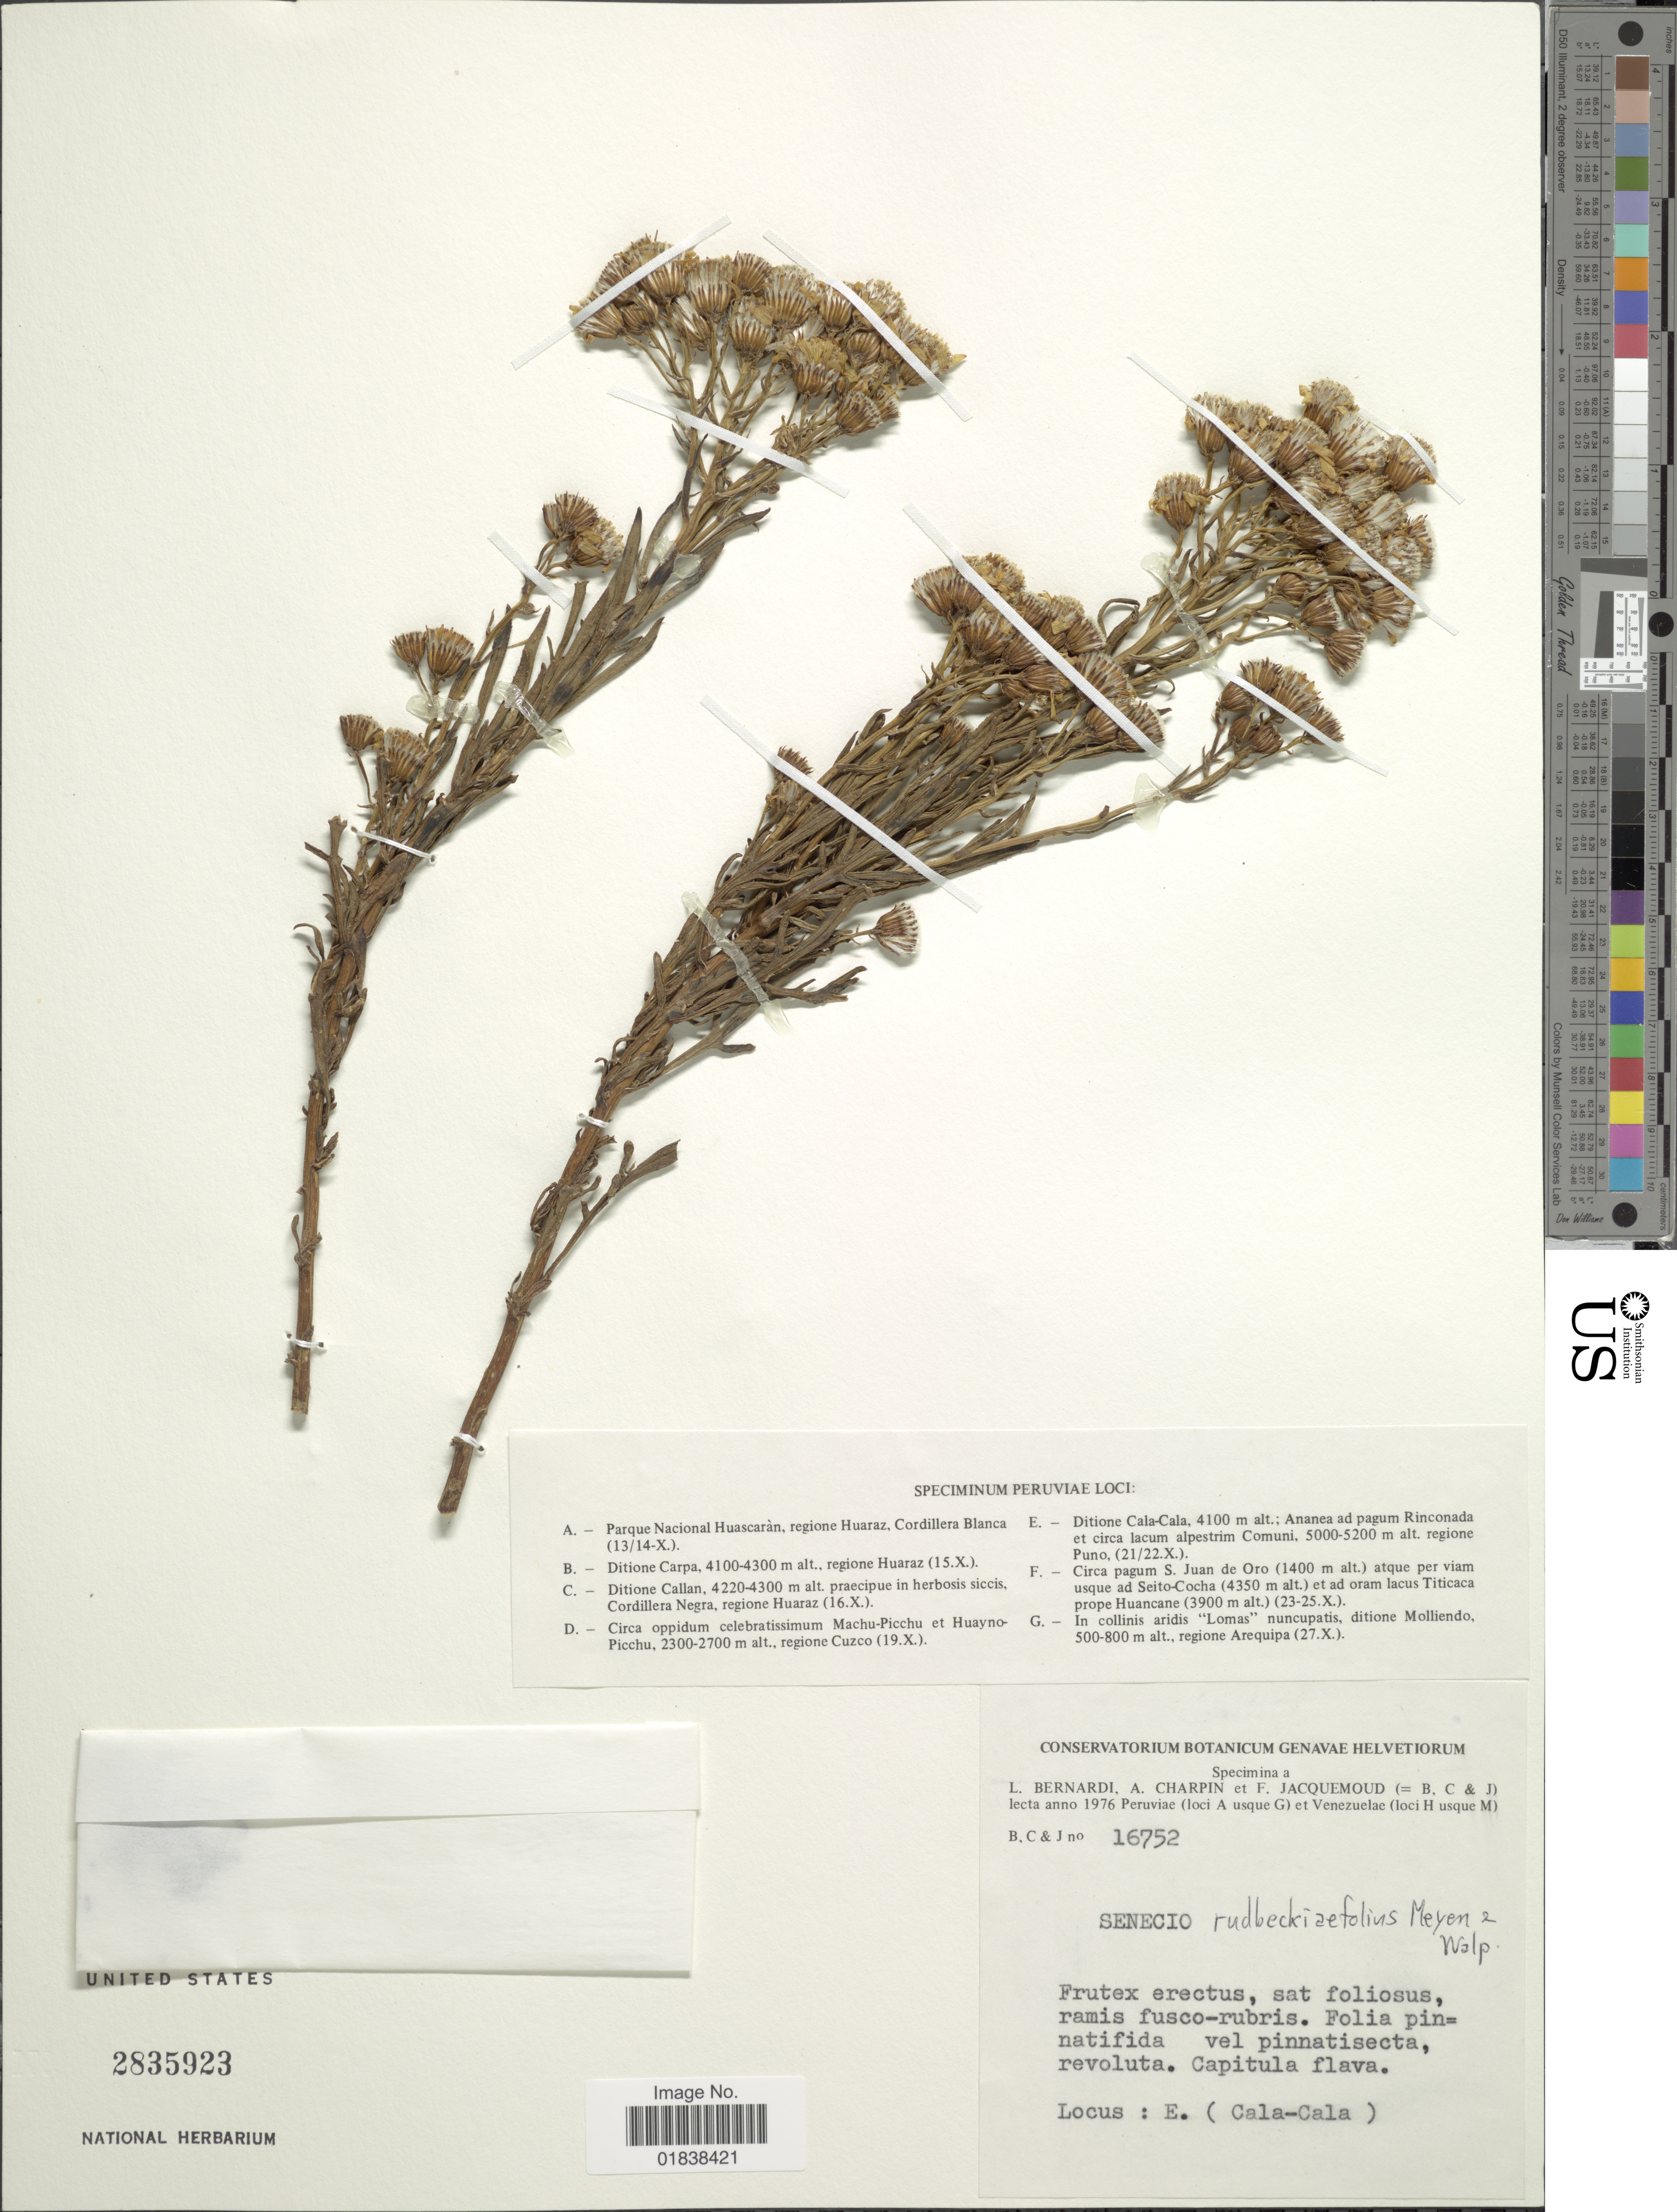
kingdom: Plantae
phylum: Tracheophyta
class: Magnoliopsida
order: Asterales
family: Asteraceae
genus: Senecio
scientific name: Senecio rudbeckiifolius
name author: Meyen & Walp.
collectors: L. Bernardi, A. Charpin & F. Jacquemoud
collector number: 16752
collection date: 1976-10-21/1976-10-22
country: Peru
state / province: Puno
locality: Ditione Cala-Cala, ad pagum Rinconada et circa lacum alpestrim Comuni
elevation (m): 5000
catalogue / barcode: US 2835923